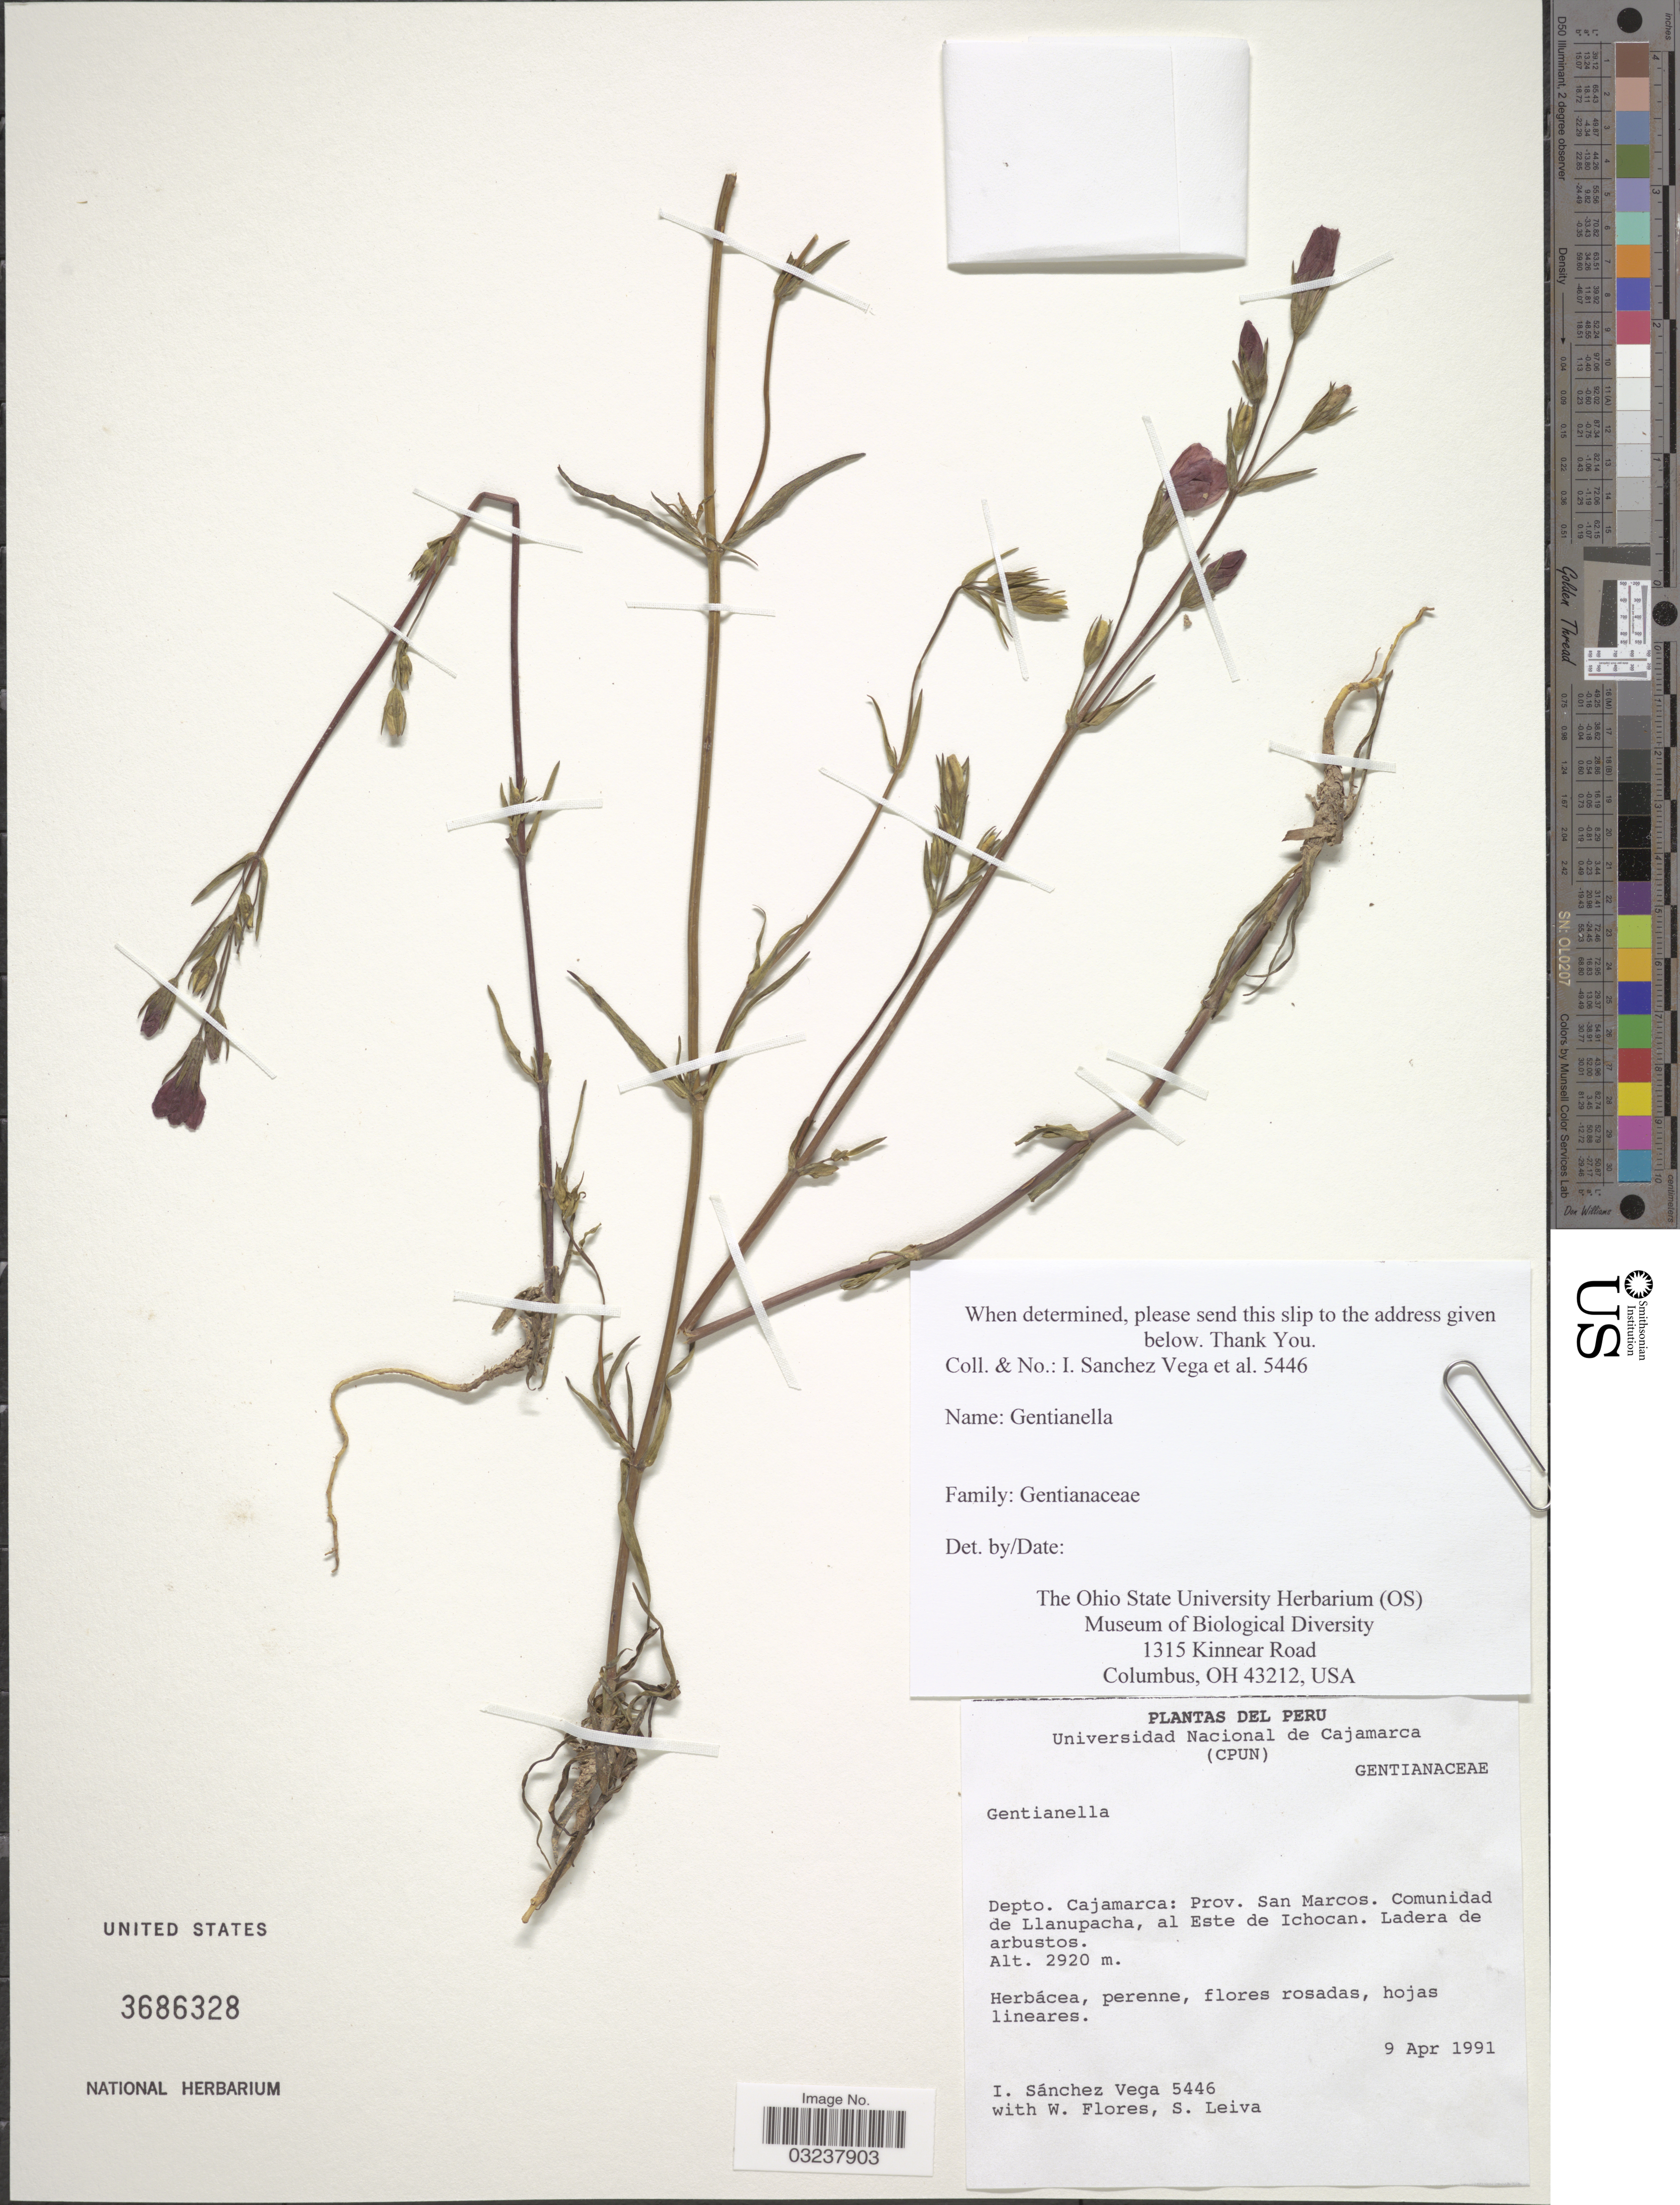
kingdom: Plantae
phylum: Tracheophyta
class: Magnoliopsida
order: Gentianales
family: Gentianaceae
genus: Gentianella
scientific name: Gentianella sp.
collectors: I. Sánchez Vega, W. Flores & S. Leiva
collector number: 5446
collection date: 1991-04-09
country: Peru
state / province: Cajamarca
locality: Depto. Cajamarca: Prov. San Marcos. Comunidad de Llanupacha, al Este de Ichocan.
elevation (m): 2920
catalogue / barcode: US 3586328